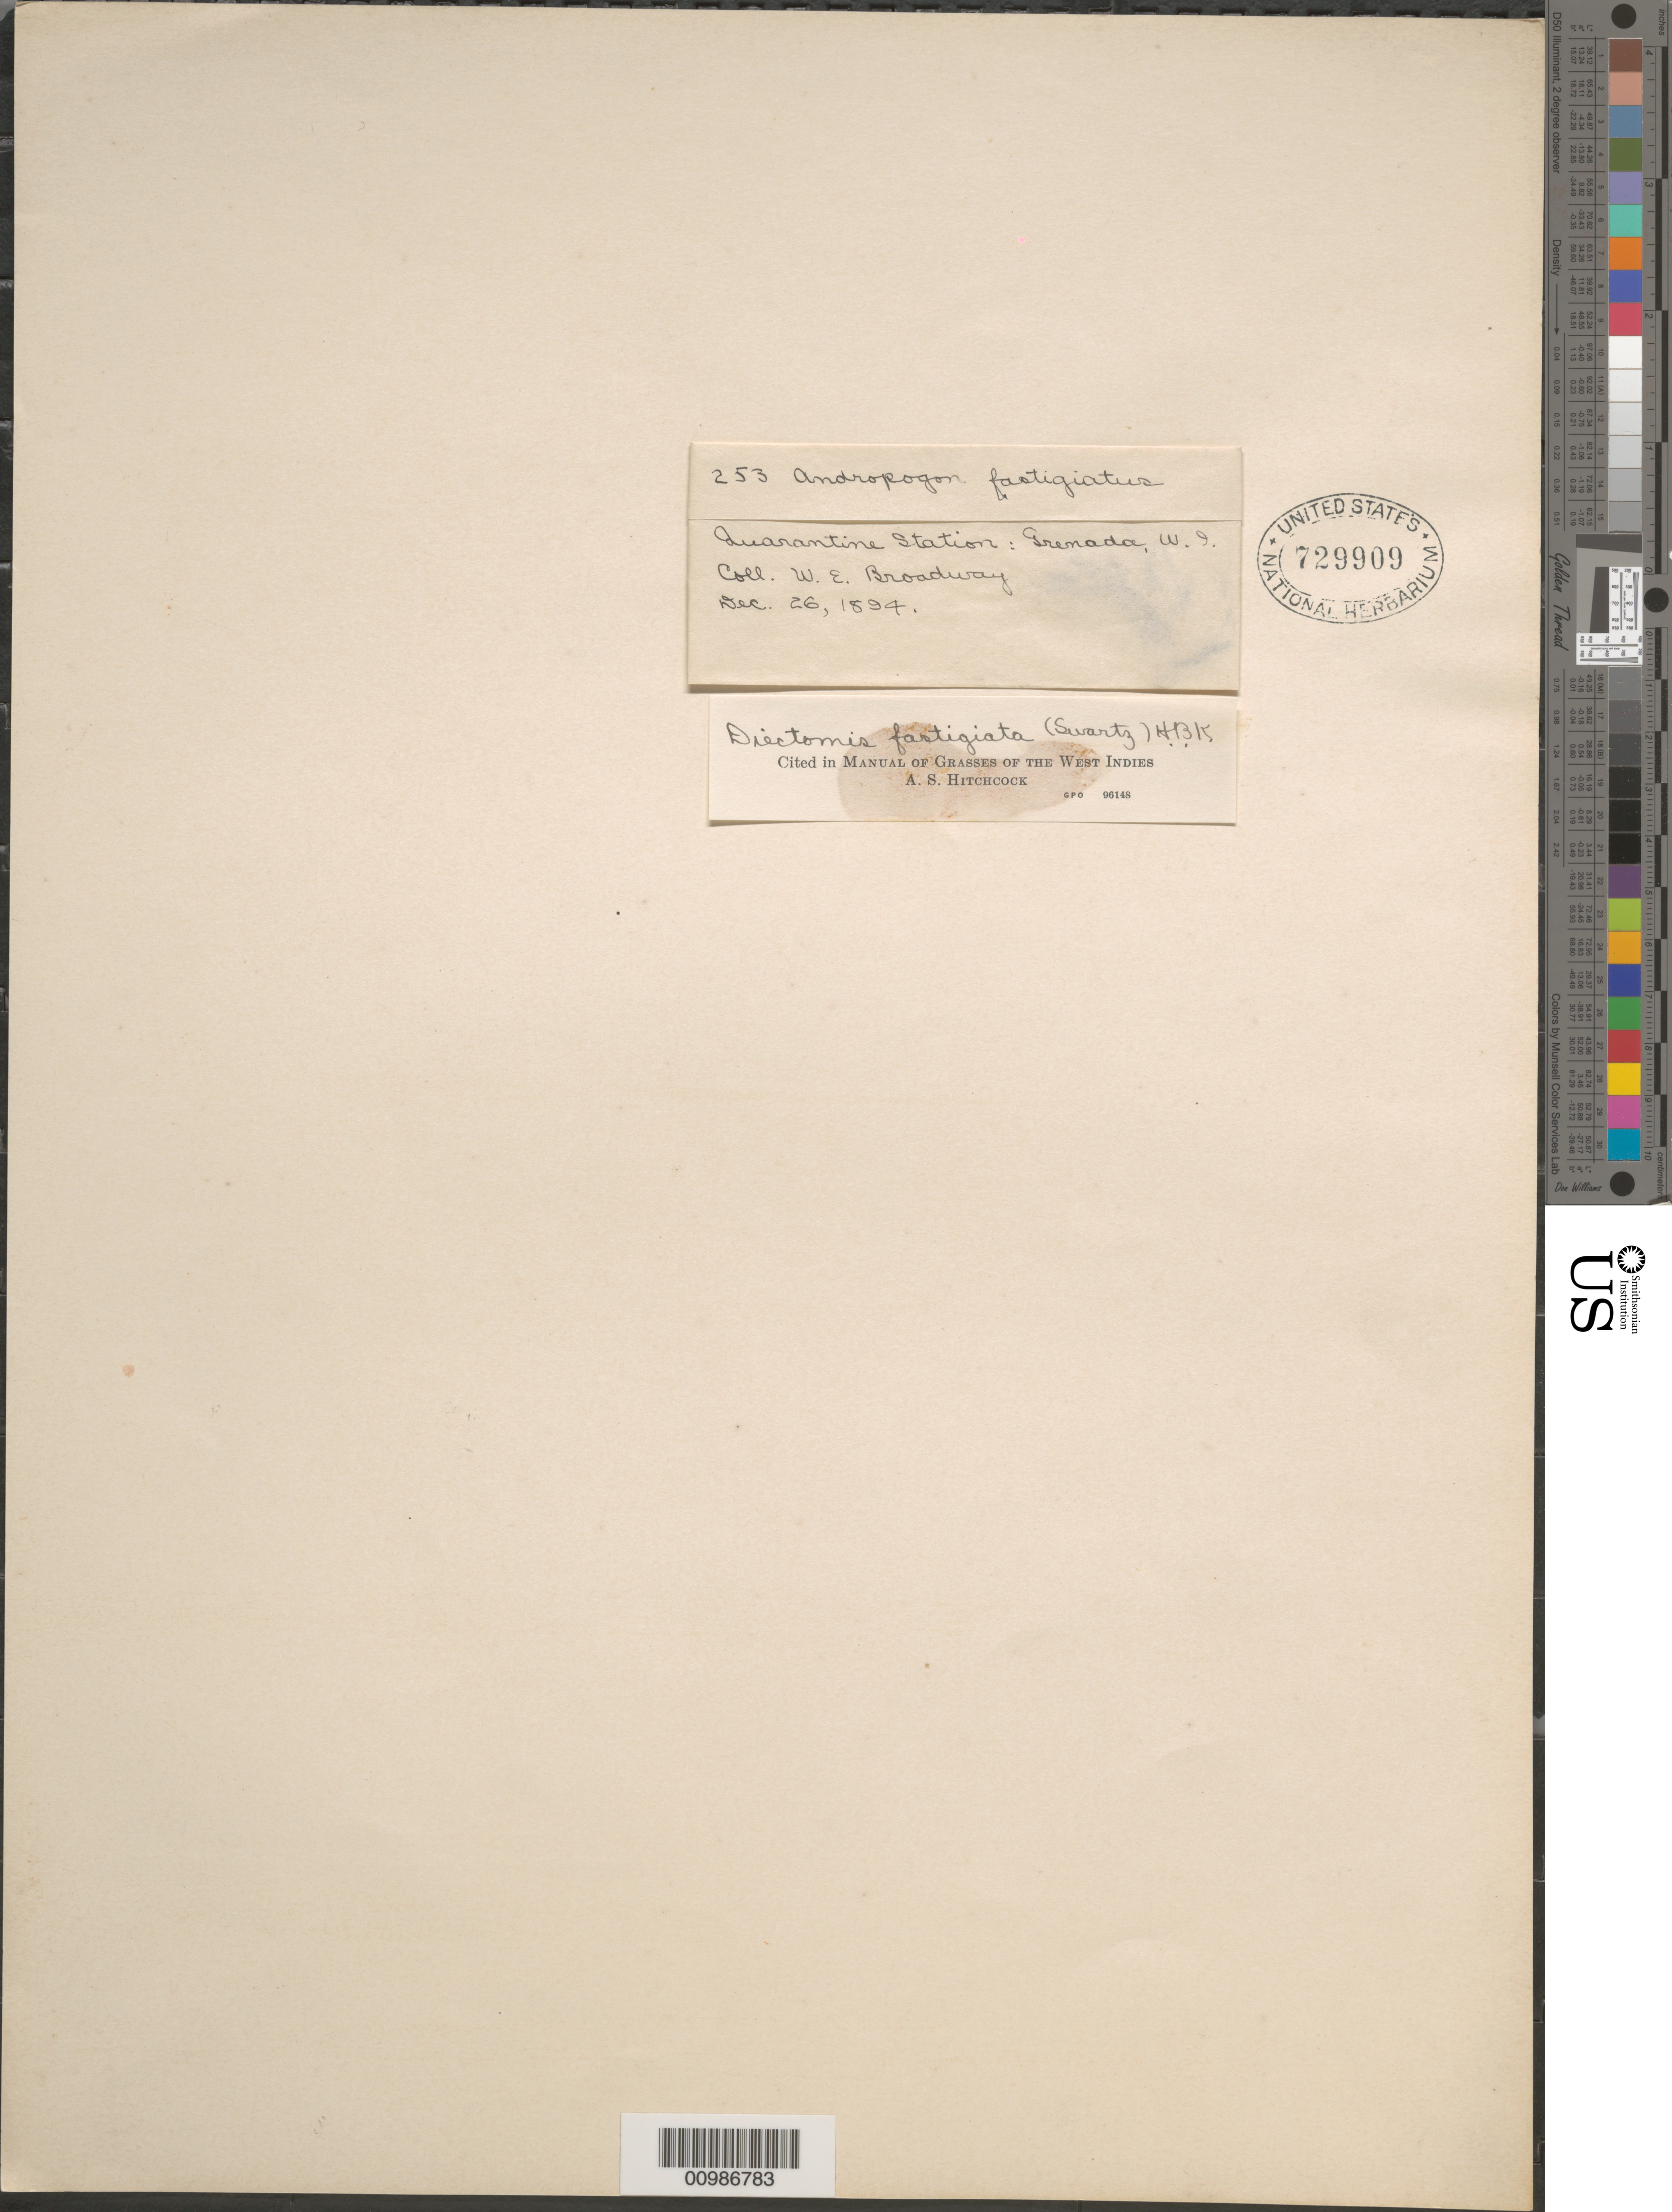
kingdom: Plantae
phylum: Tracheophyta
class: Liliopsida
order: Poales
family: Poaceae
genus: Andropogon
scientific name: Andropogon fastigiatus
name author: Sw.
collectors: W. E. Broadway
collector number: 253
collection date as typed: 26 Dec 1894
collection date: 1894-12-26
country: Grenada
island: Grenada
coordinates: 0 N, 0 E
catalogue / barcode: US 729909